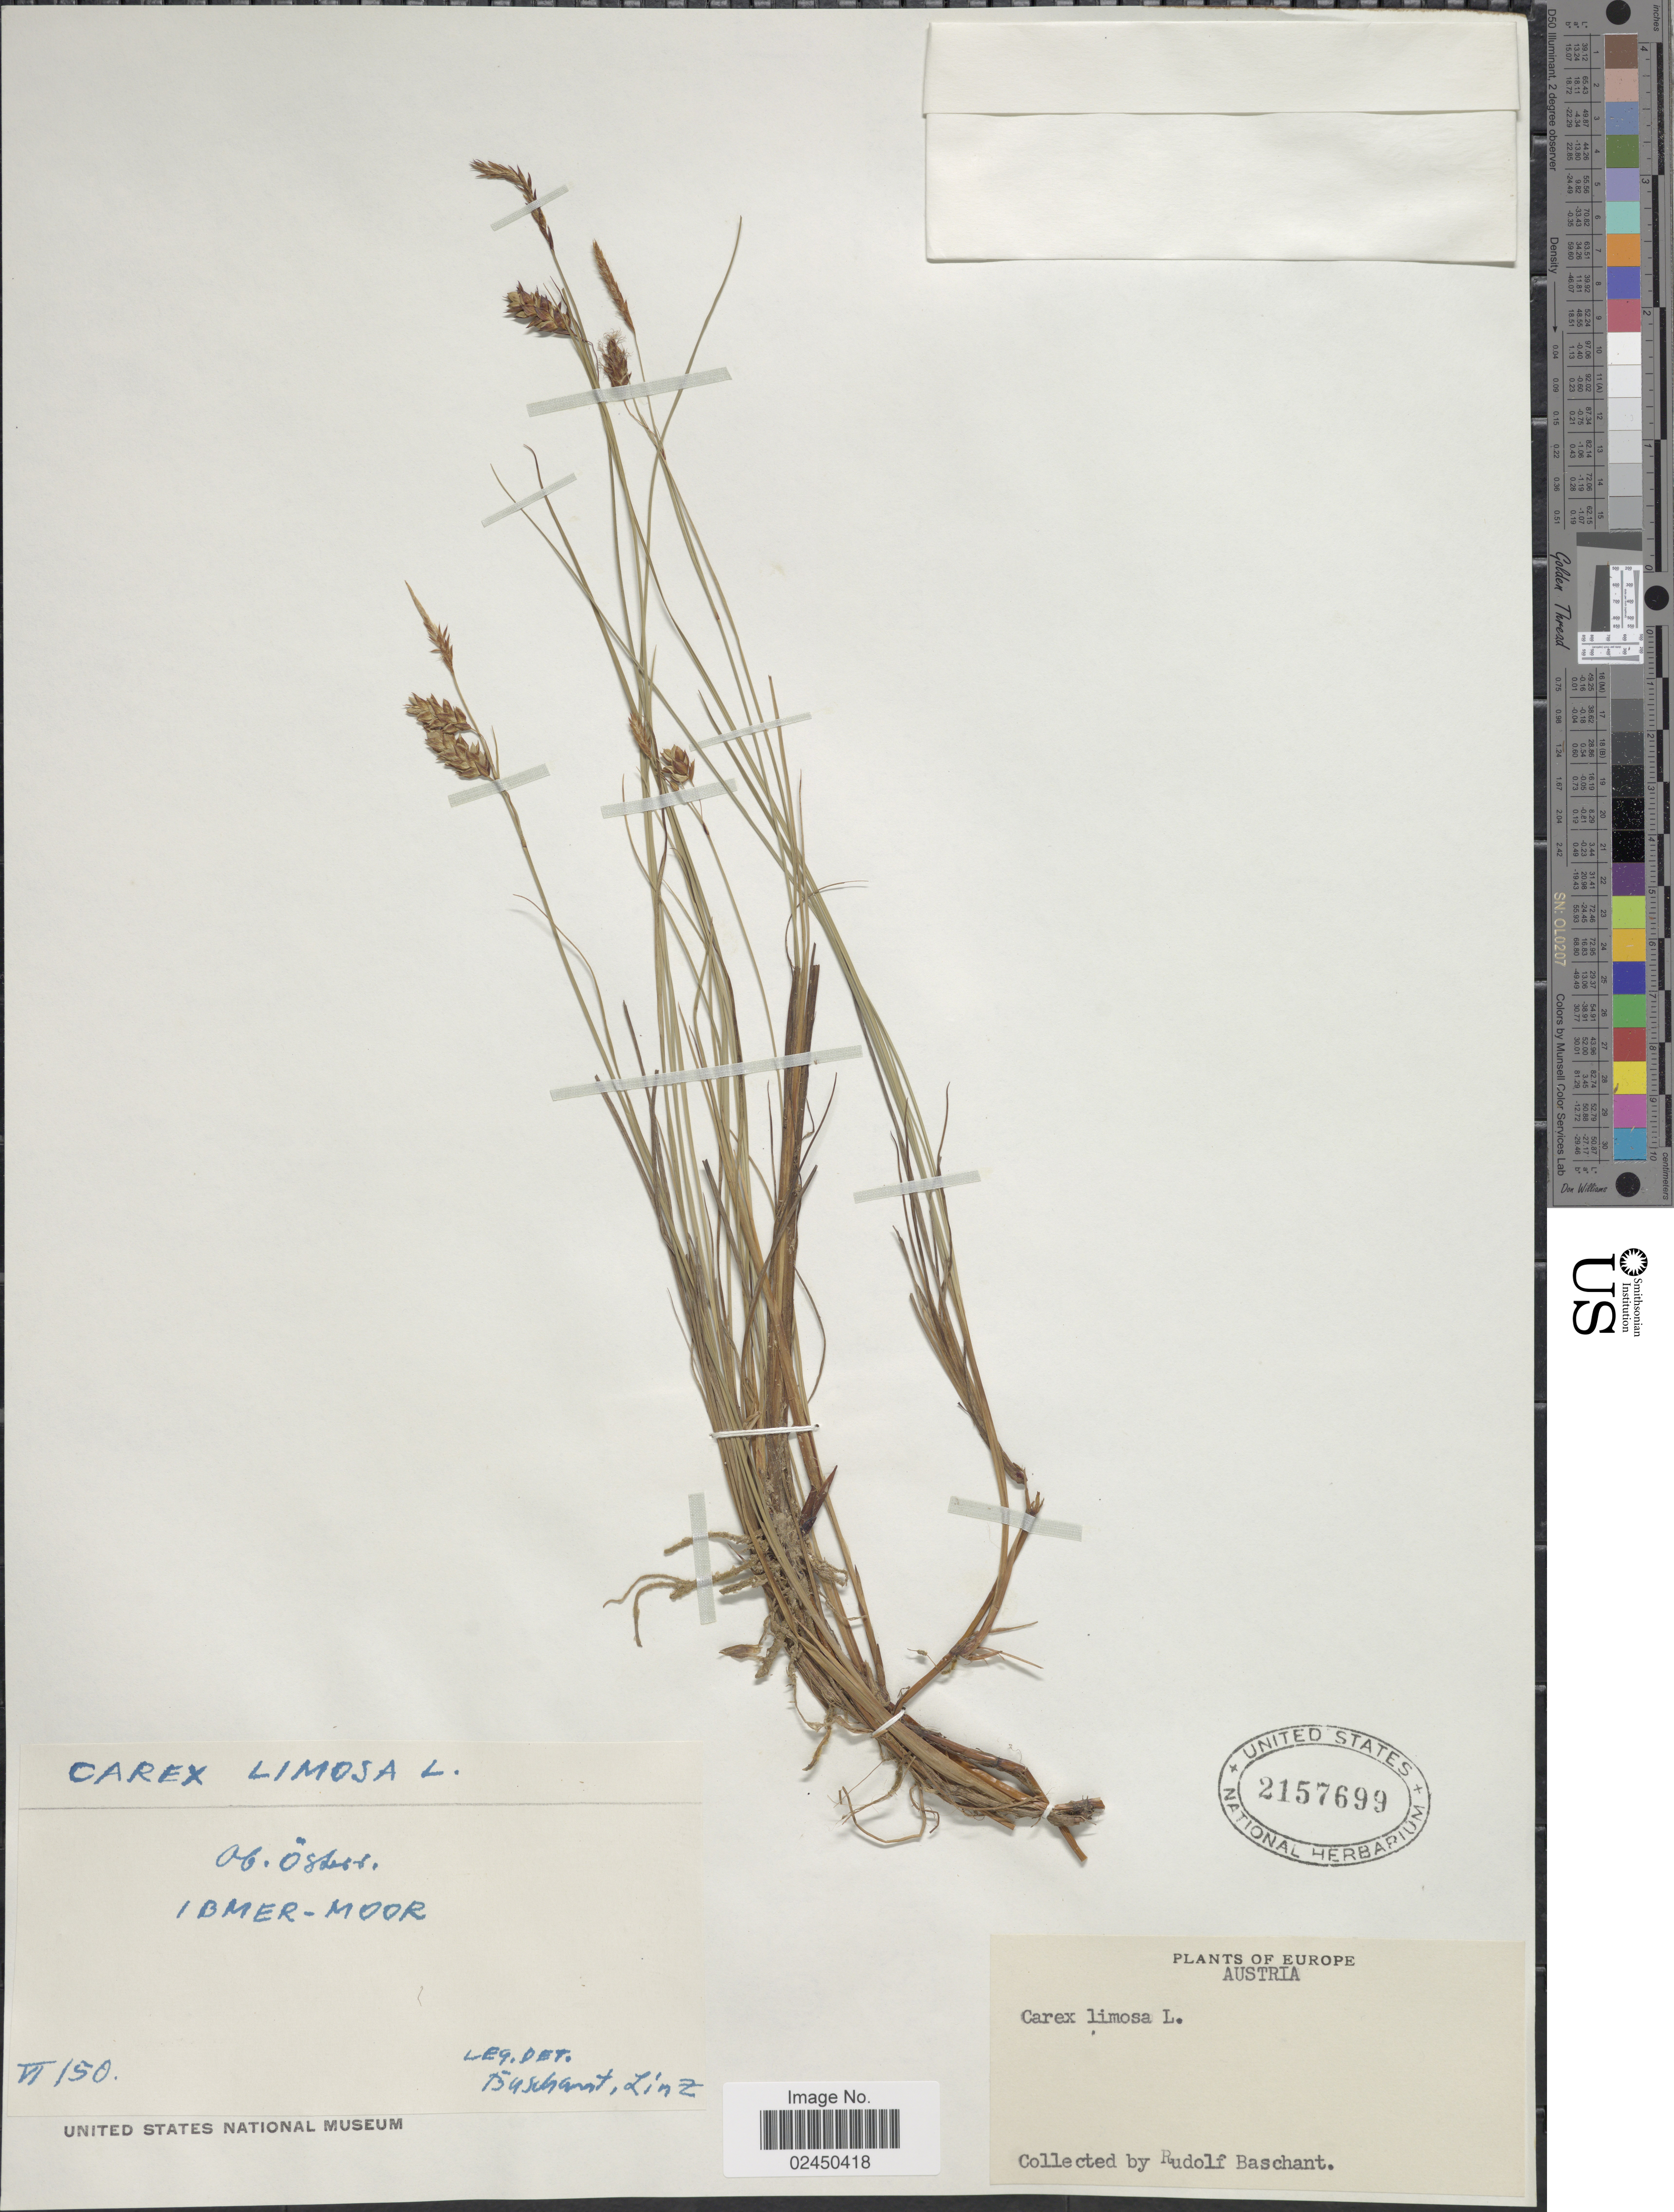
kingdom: Plantae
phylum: Tracheophyta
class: Liliopsida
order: Poales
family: Cyperaceae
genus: Carex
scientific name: Carex limosa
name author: L.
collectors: R. Baschant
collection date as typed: Transcribed d/m/y: /6/50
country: Austria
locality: Ibmer-Moor, Austria, Europe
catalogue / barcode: US 2157699